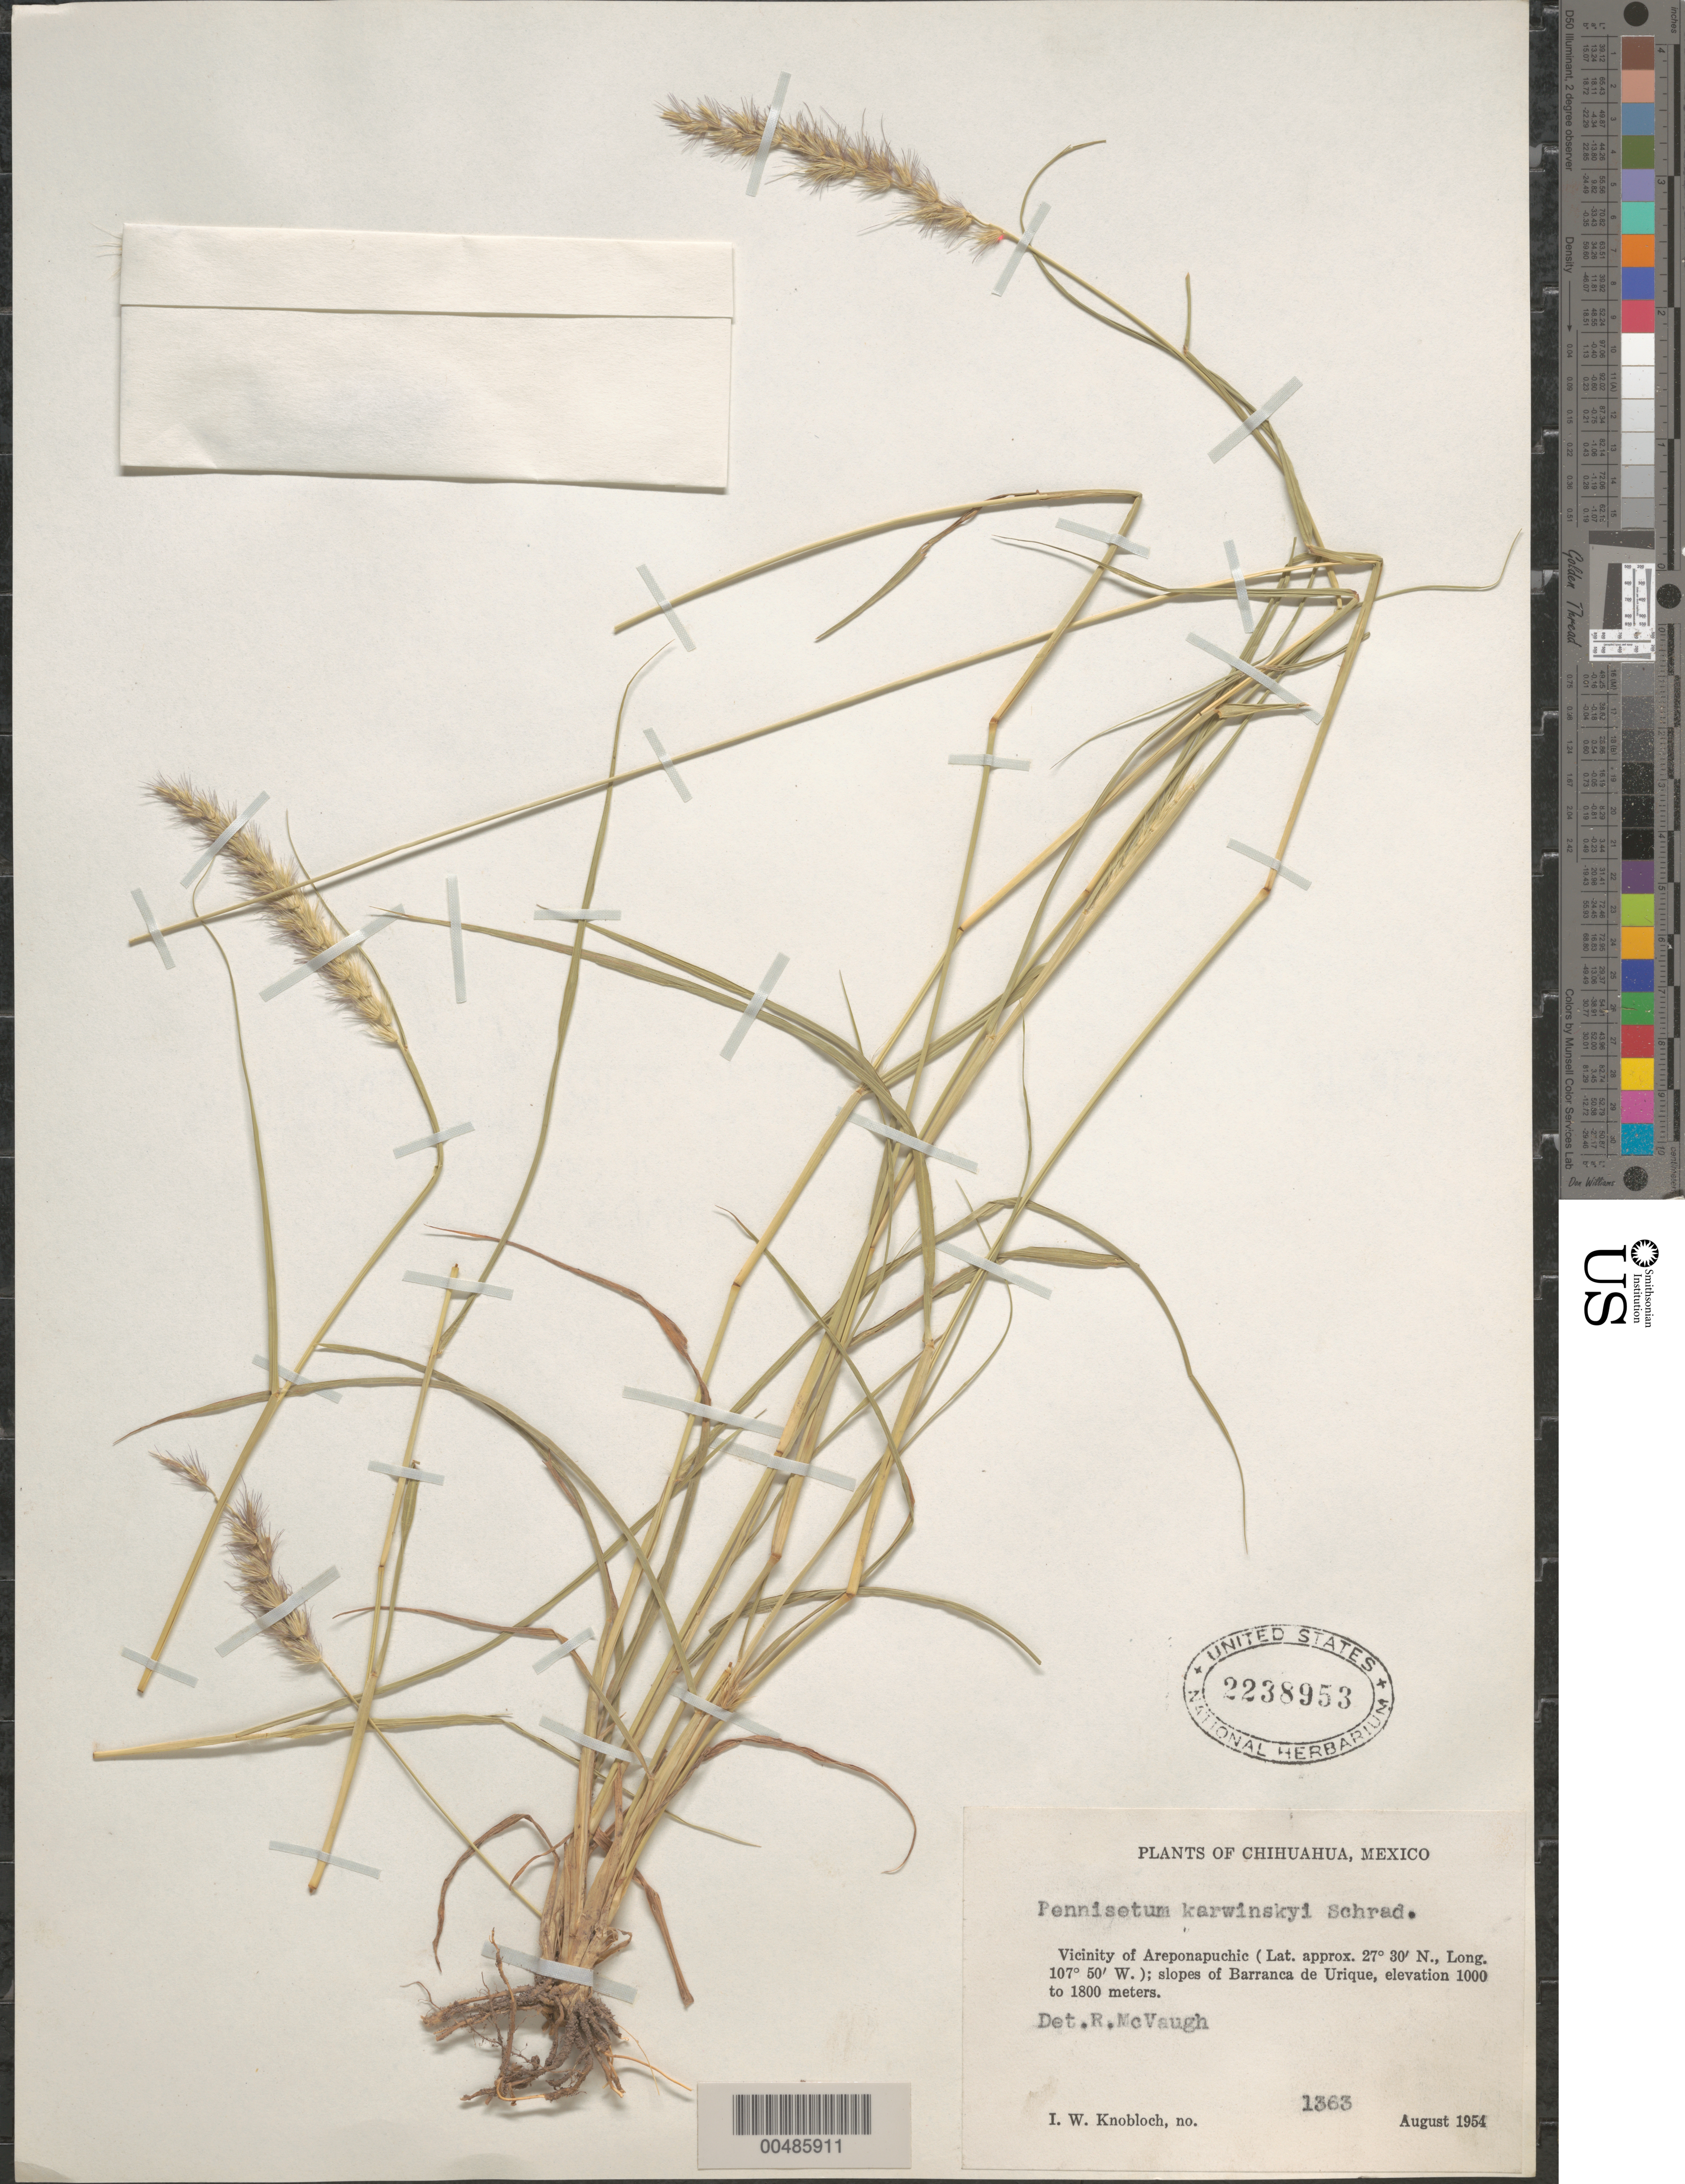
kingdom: Plantae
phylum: Tracheophyta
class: Liliopsida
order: Poales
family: Poaceae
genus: Cenchrus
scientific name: Cenchrus multiflorus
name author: C. Presl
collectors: I. W. Knobloch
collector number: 1363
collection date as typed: Aug 1954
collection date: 1954-08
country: Mexico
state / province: Chihuahua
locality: Vicinity of Areponapuchic, slopes of Barranca de Urique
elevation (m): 1000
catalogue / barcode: US 2238953